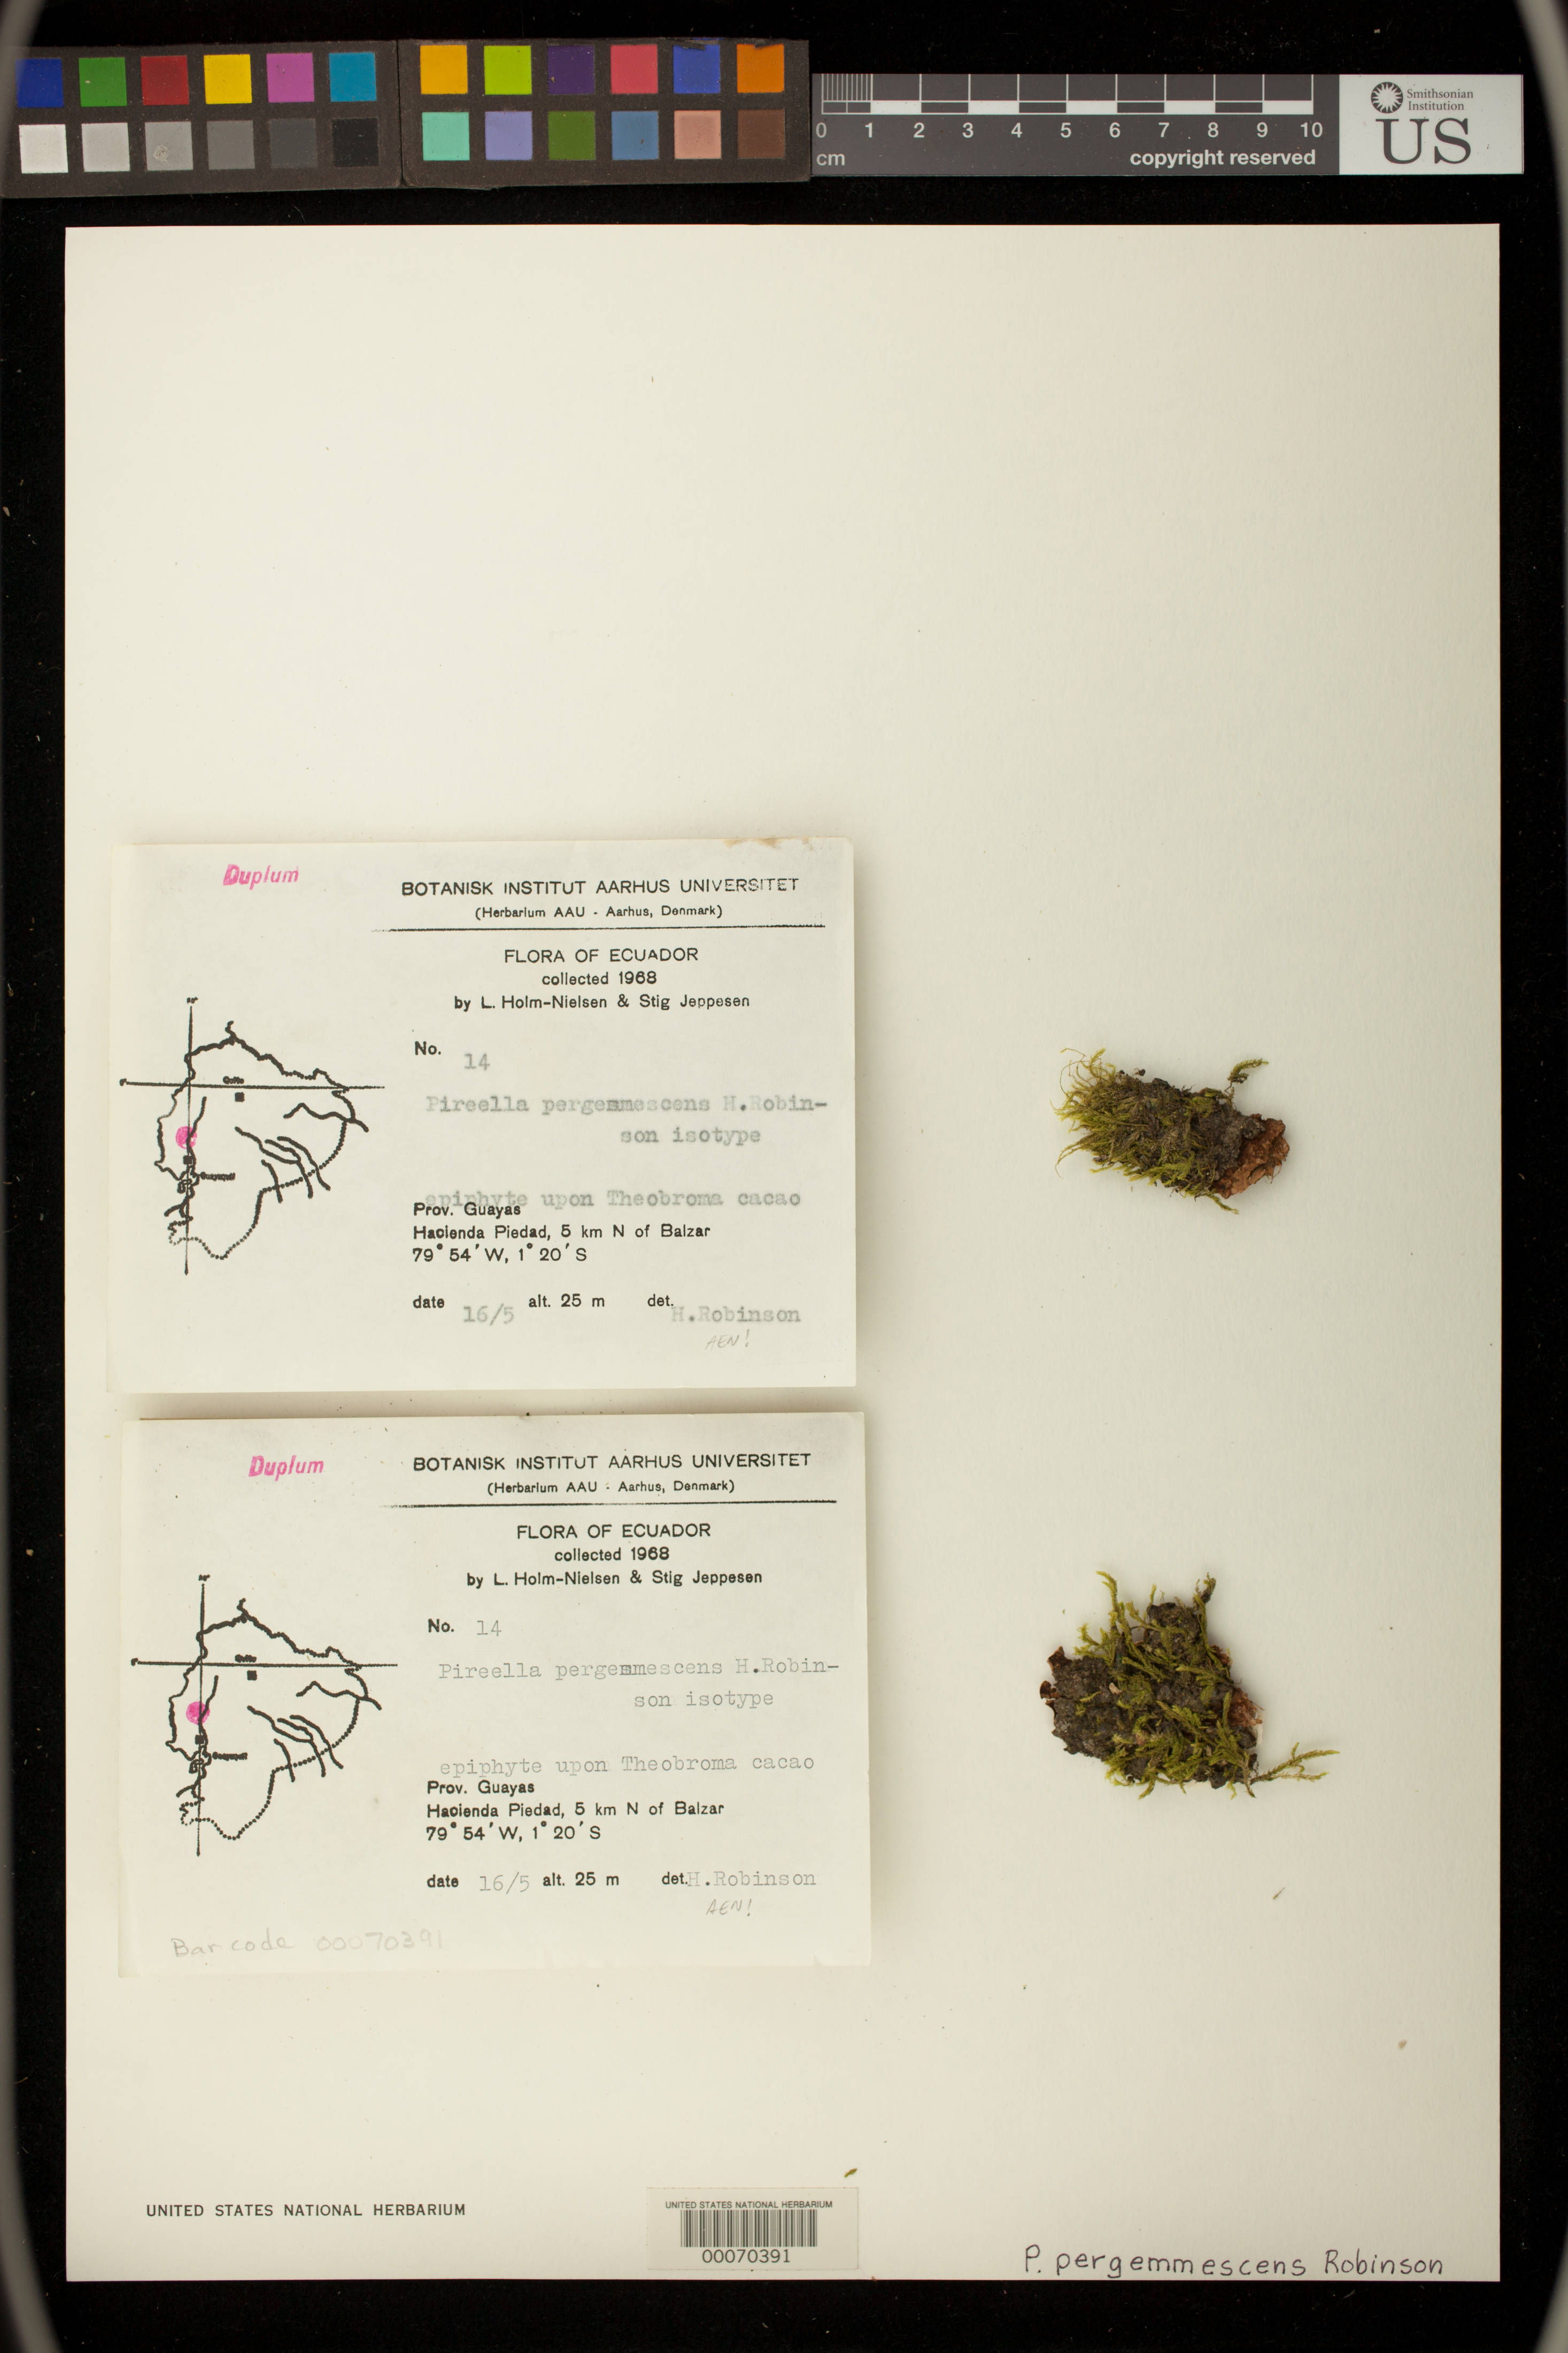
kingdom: Plantae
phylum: Bryophyta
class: Bryopsida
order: Hypnales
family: Pterobryaceae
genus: Pireella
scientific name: Pireella pergemmescens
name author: H. Rob. in H. Rob.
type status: Isotype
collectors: L. B. Holm-Nielsen & S. Jeppesen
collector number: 14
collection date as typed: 16 May 1968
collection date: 1968-05-16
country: Ecuador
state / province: Guayas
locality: Hacienda Piedad, 5 km N of Balzar.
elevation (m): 25